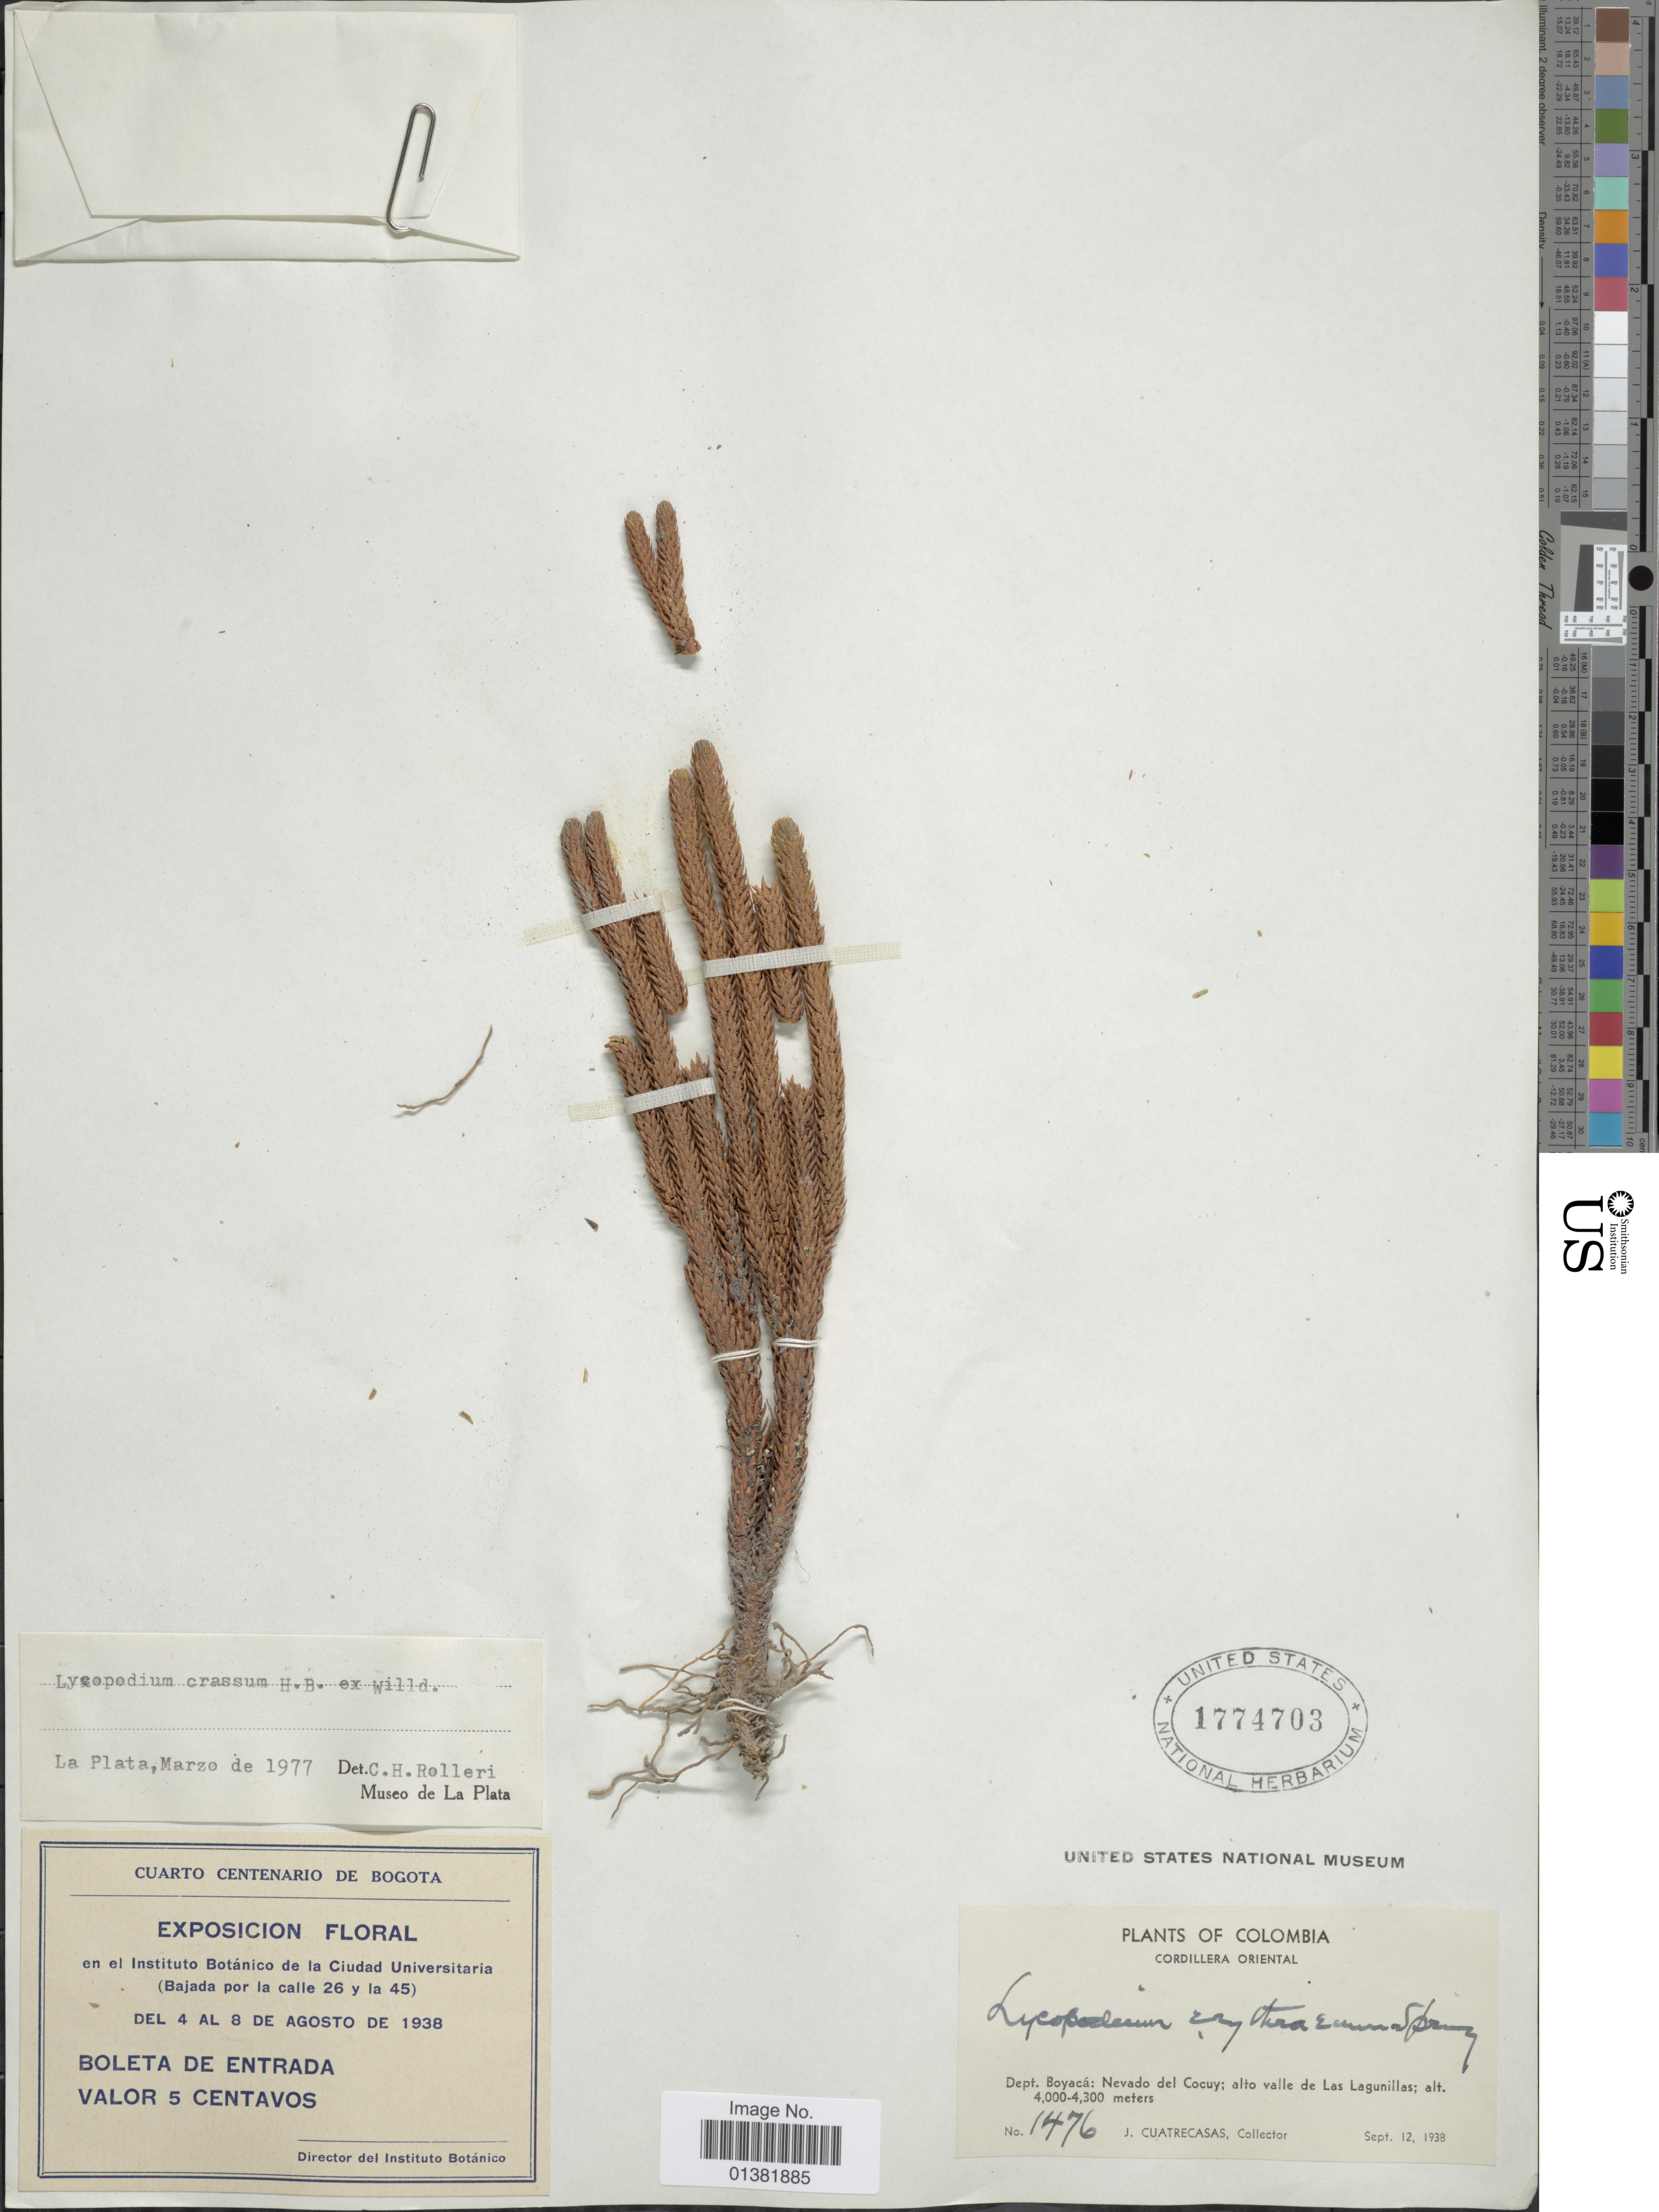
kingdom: Plantae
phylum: Tracheophyta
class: Lycopodiopsida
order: Lycopodiales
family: Lycopodiaceae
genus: Phlegmariurus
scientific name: Phlegmariurus crassus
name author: (Humb. & Bonpl. ex Willd.) B. Øllg.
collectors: J. Cuatrecasas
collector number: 1476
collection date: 1938-09-12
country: Colombia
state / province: Boyacá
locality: Nevado del Cocuy; alto valle de Las Lagunillas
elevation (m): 4000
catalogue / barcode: US 1774703